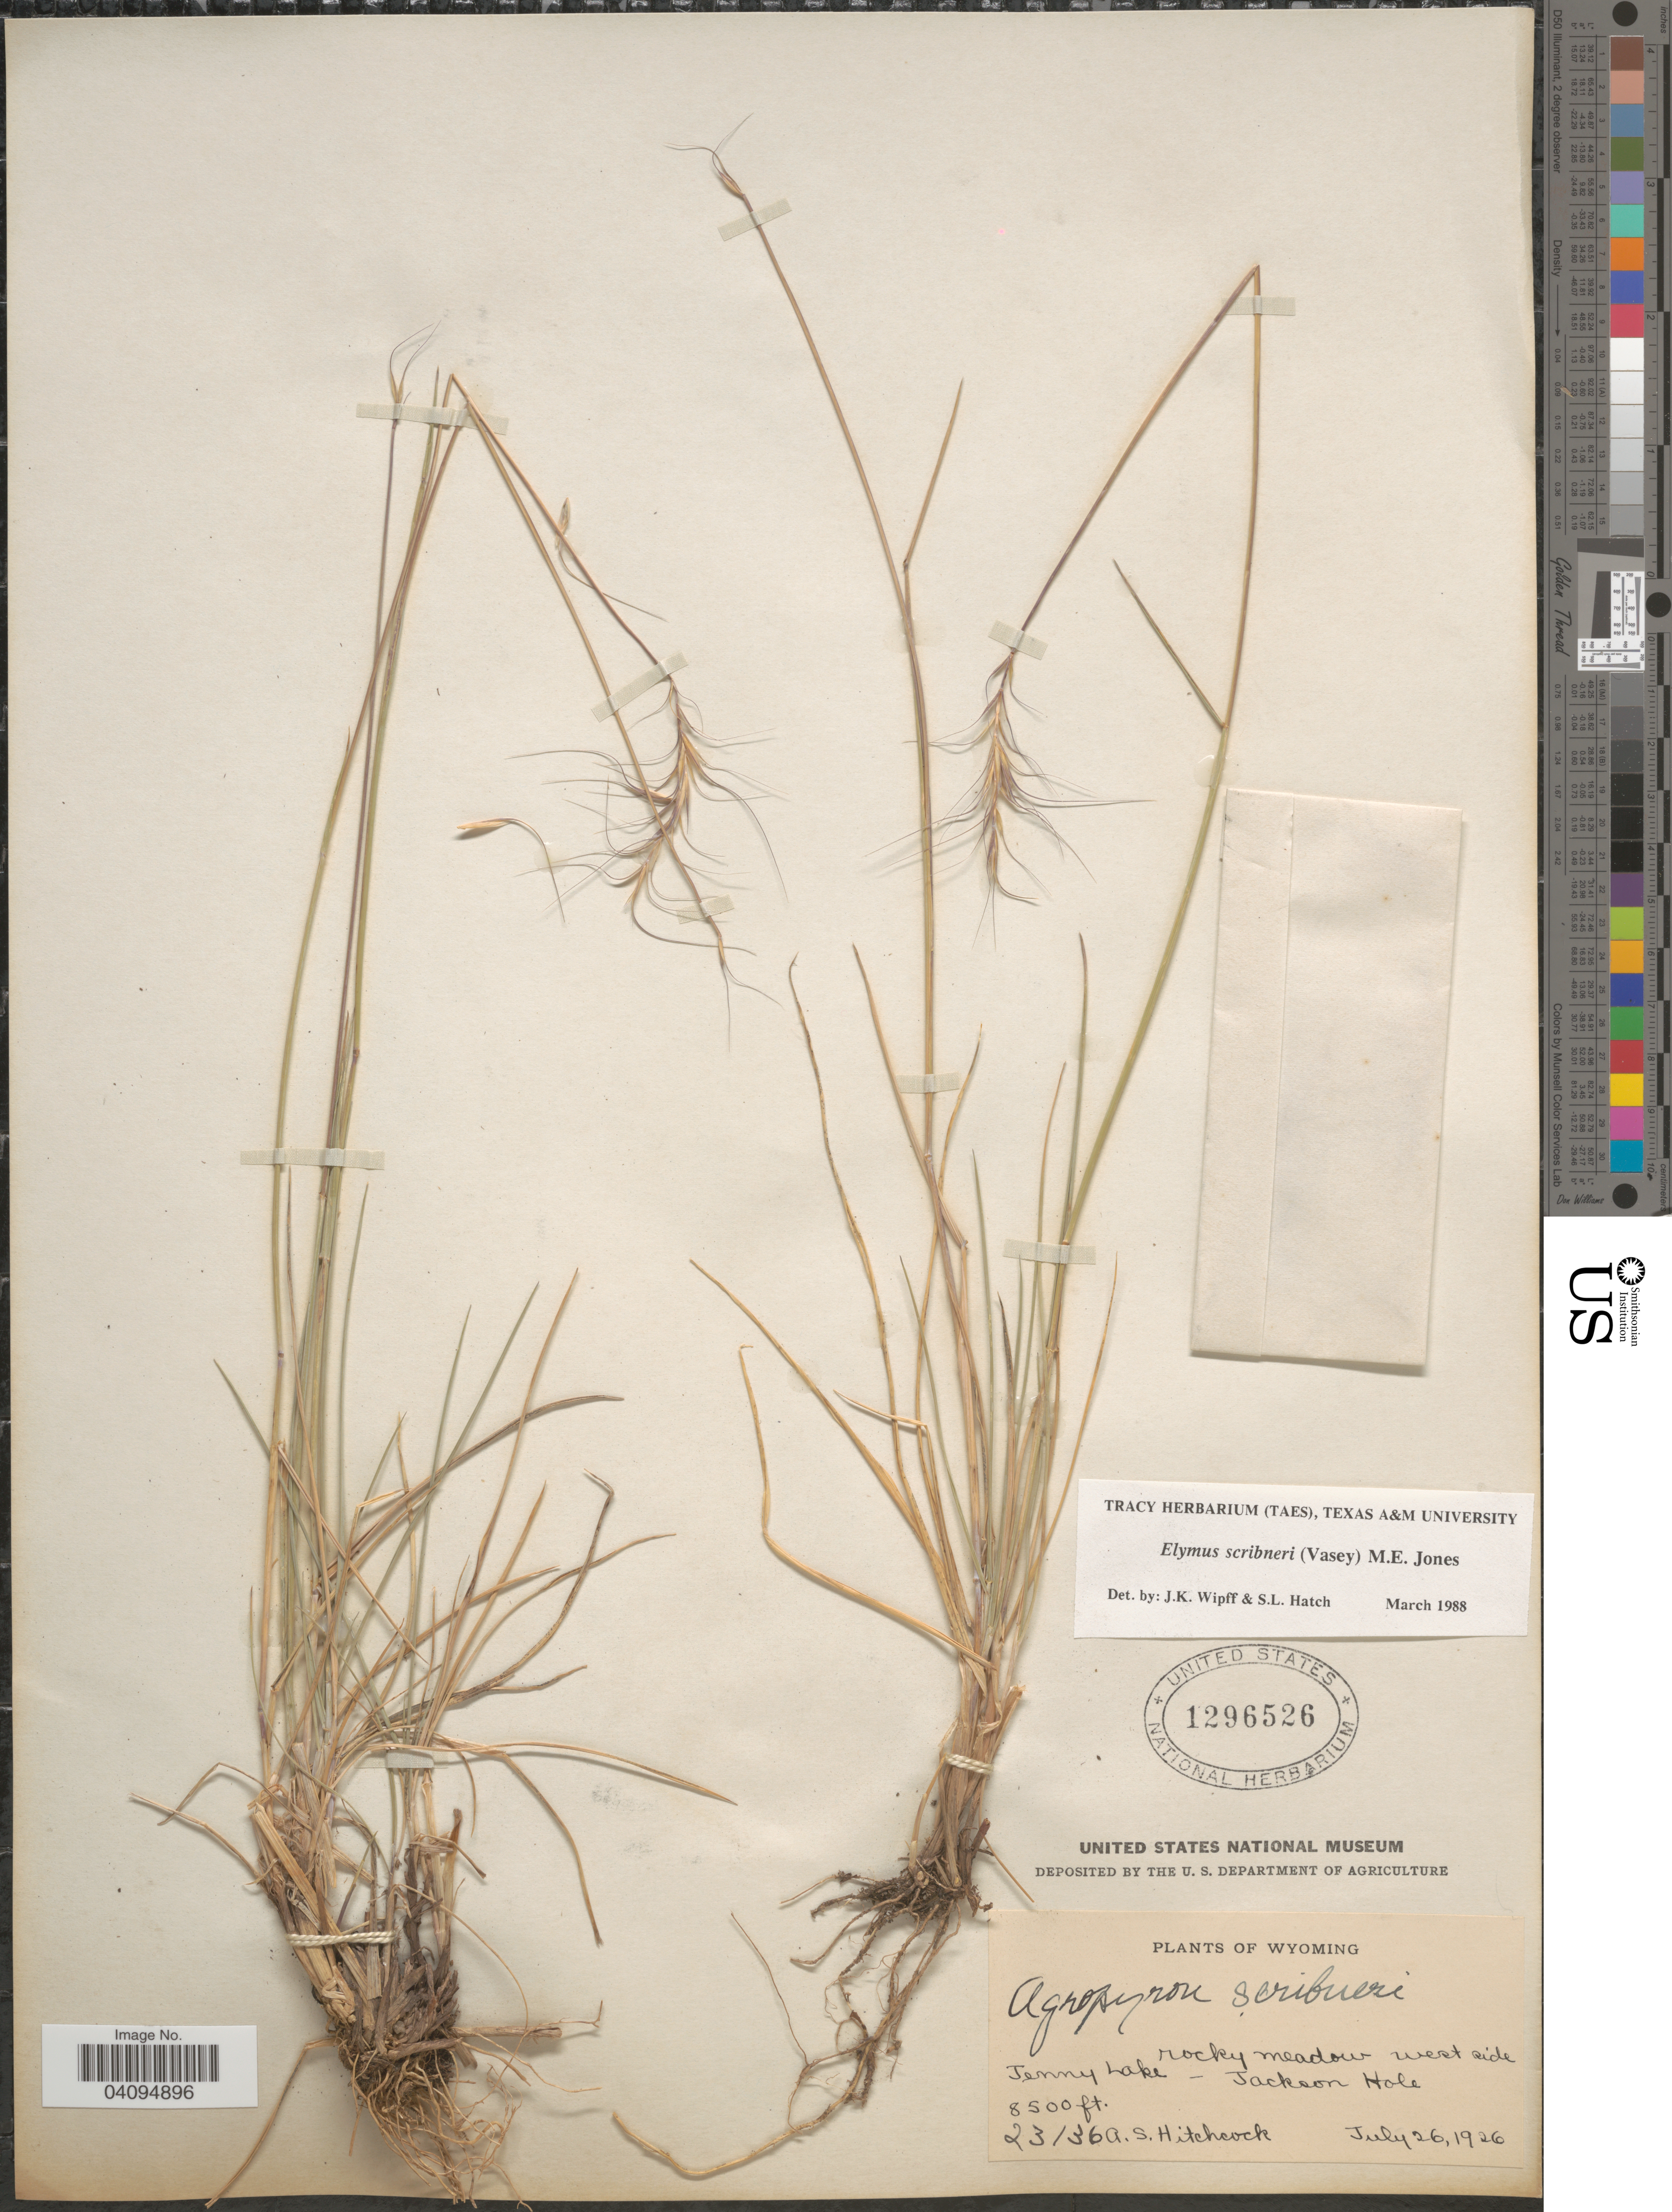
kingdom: Plantae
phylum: Tracheophyta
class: Liliopsida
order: Poales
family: Poaceae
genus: Elymus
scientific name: Elymus scribneri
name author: (Vasey) M.E. Jones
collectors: A. S. Hitchcock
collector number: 23136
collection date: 1926-07-26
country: United States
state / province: Wyoming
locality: Rocky meadow west side, Jenny Lake - Jackson Hole.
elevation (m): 2591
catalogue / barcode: US 1296526